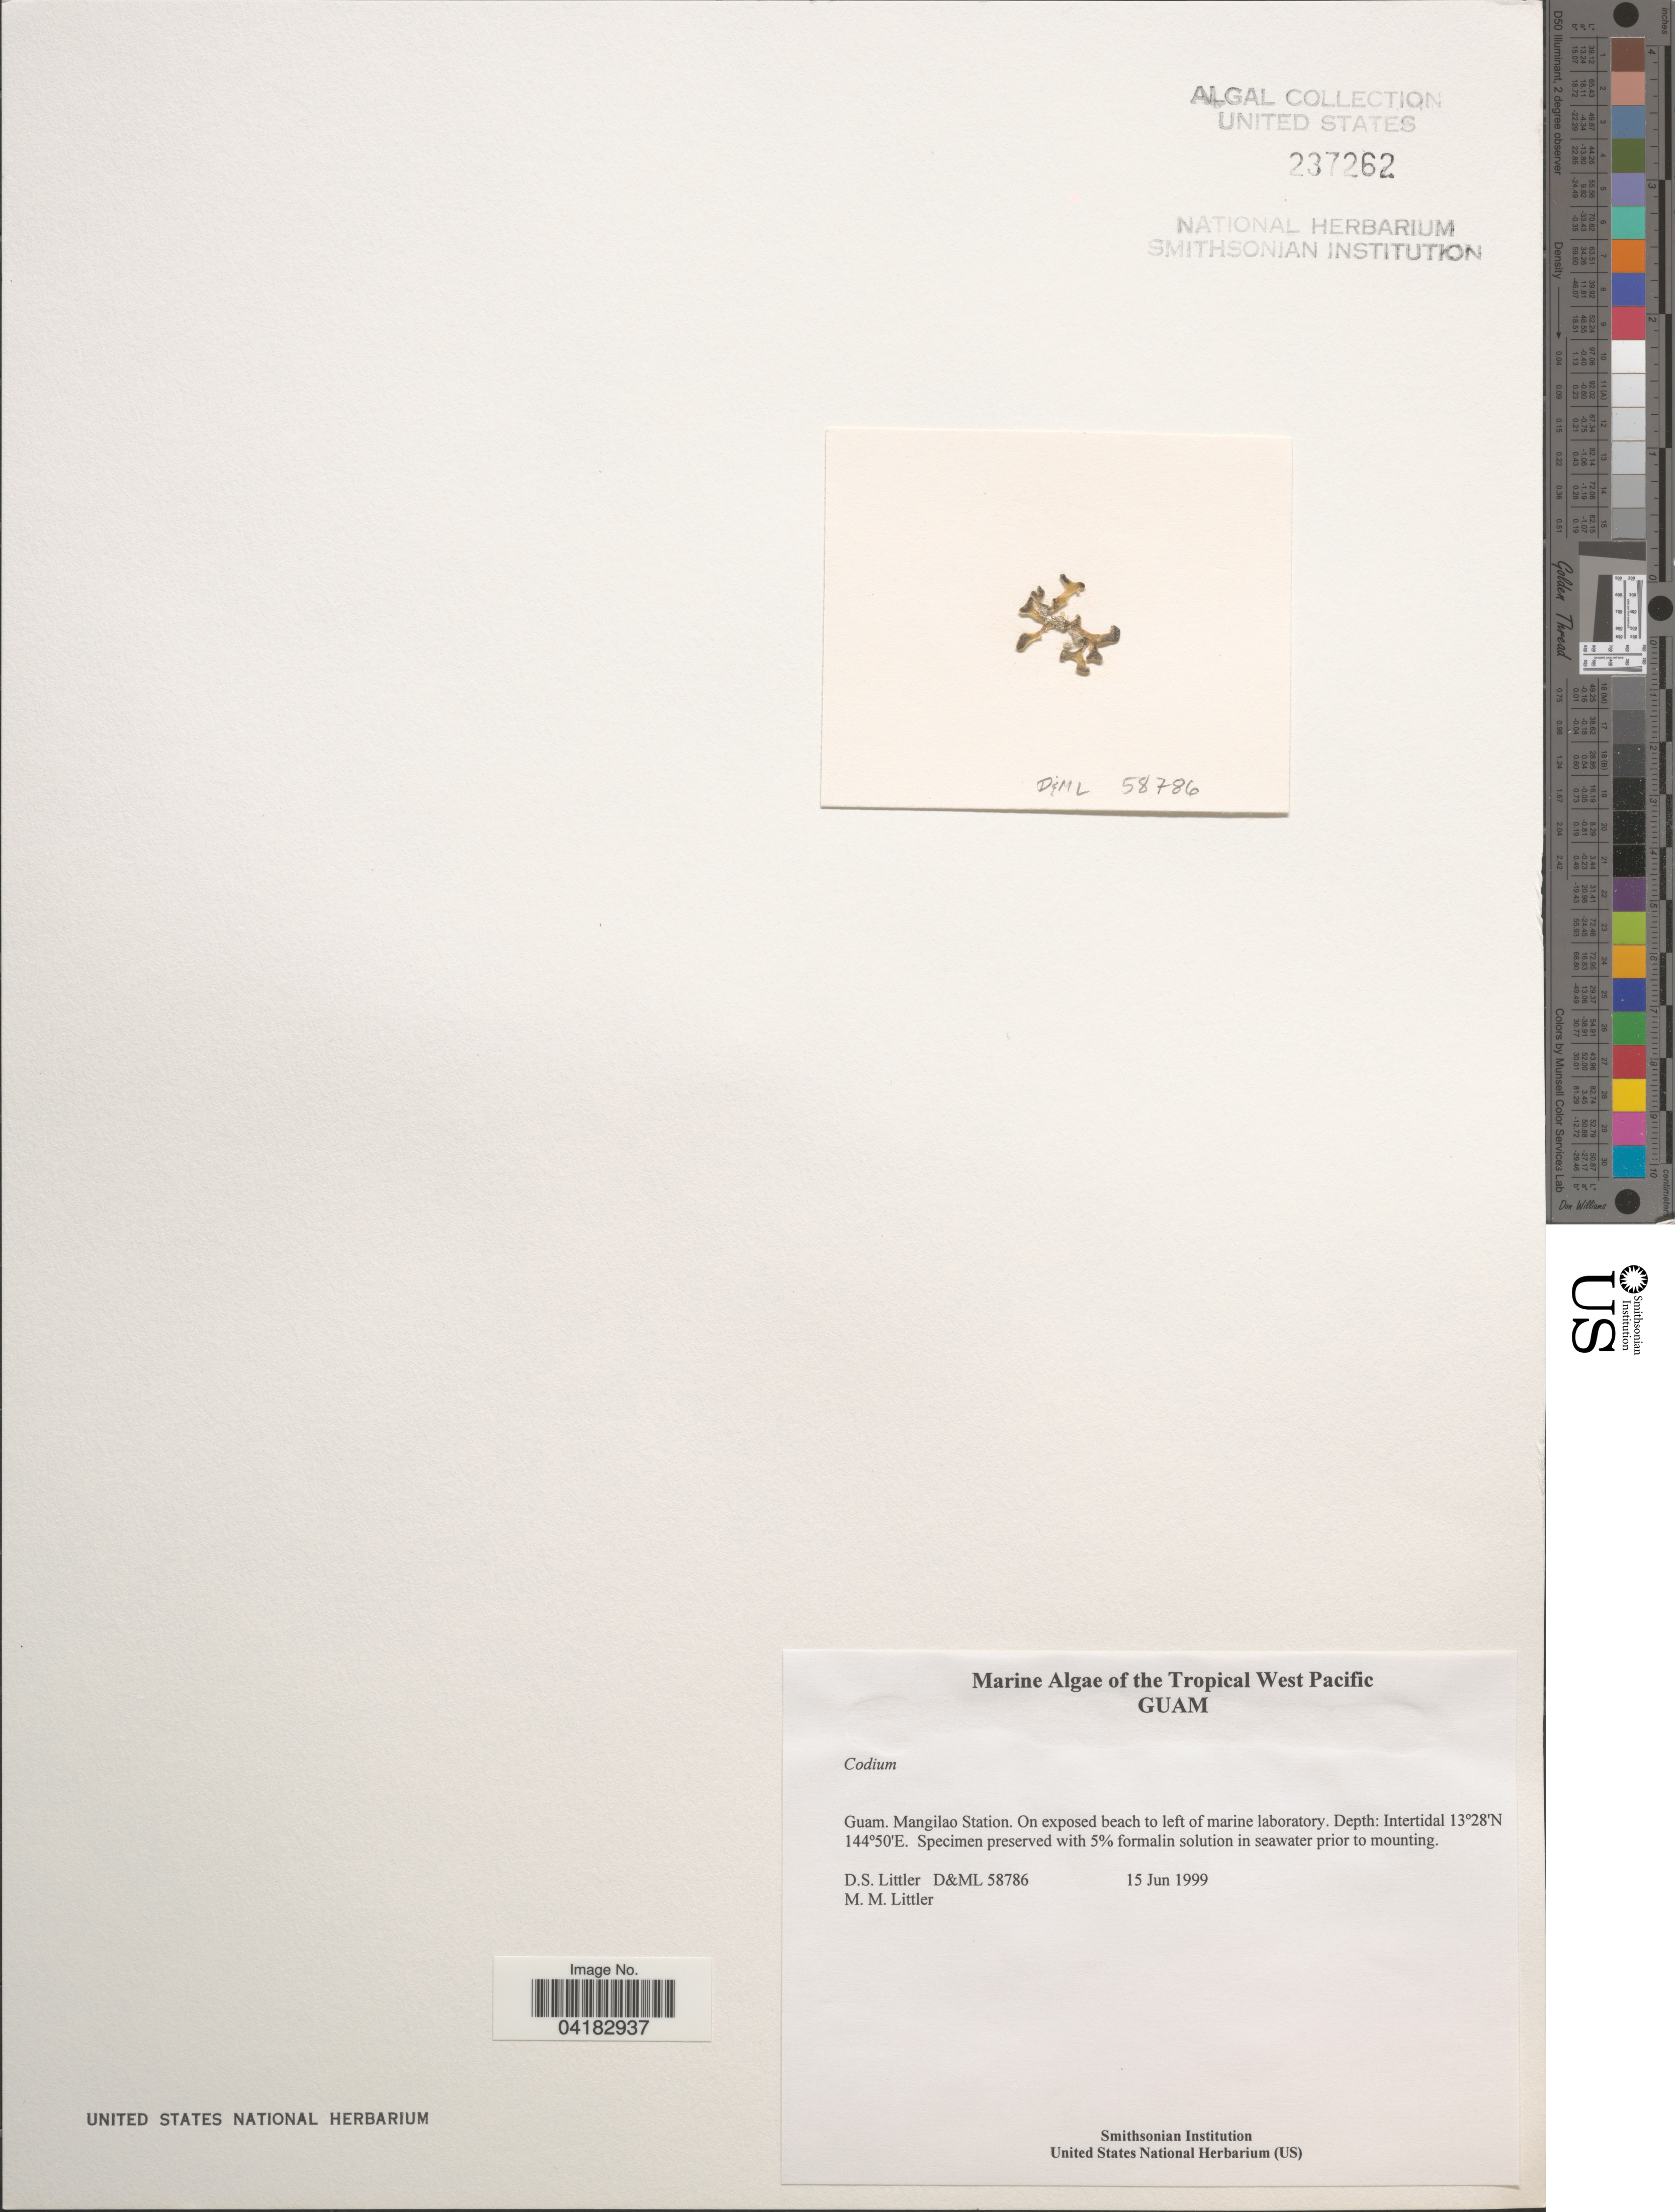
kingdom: Plantae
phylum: Chlorophyta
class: Ulvophyceae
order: Bryopsidales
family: Codiaceae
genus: Codium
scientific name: Codium sp.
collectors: D. S. Littler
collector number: D&ML58786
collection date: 1999-06-15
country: Guam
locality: Tropical West Pacific. Mangilao Station.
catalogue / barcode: US 237262